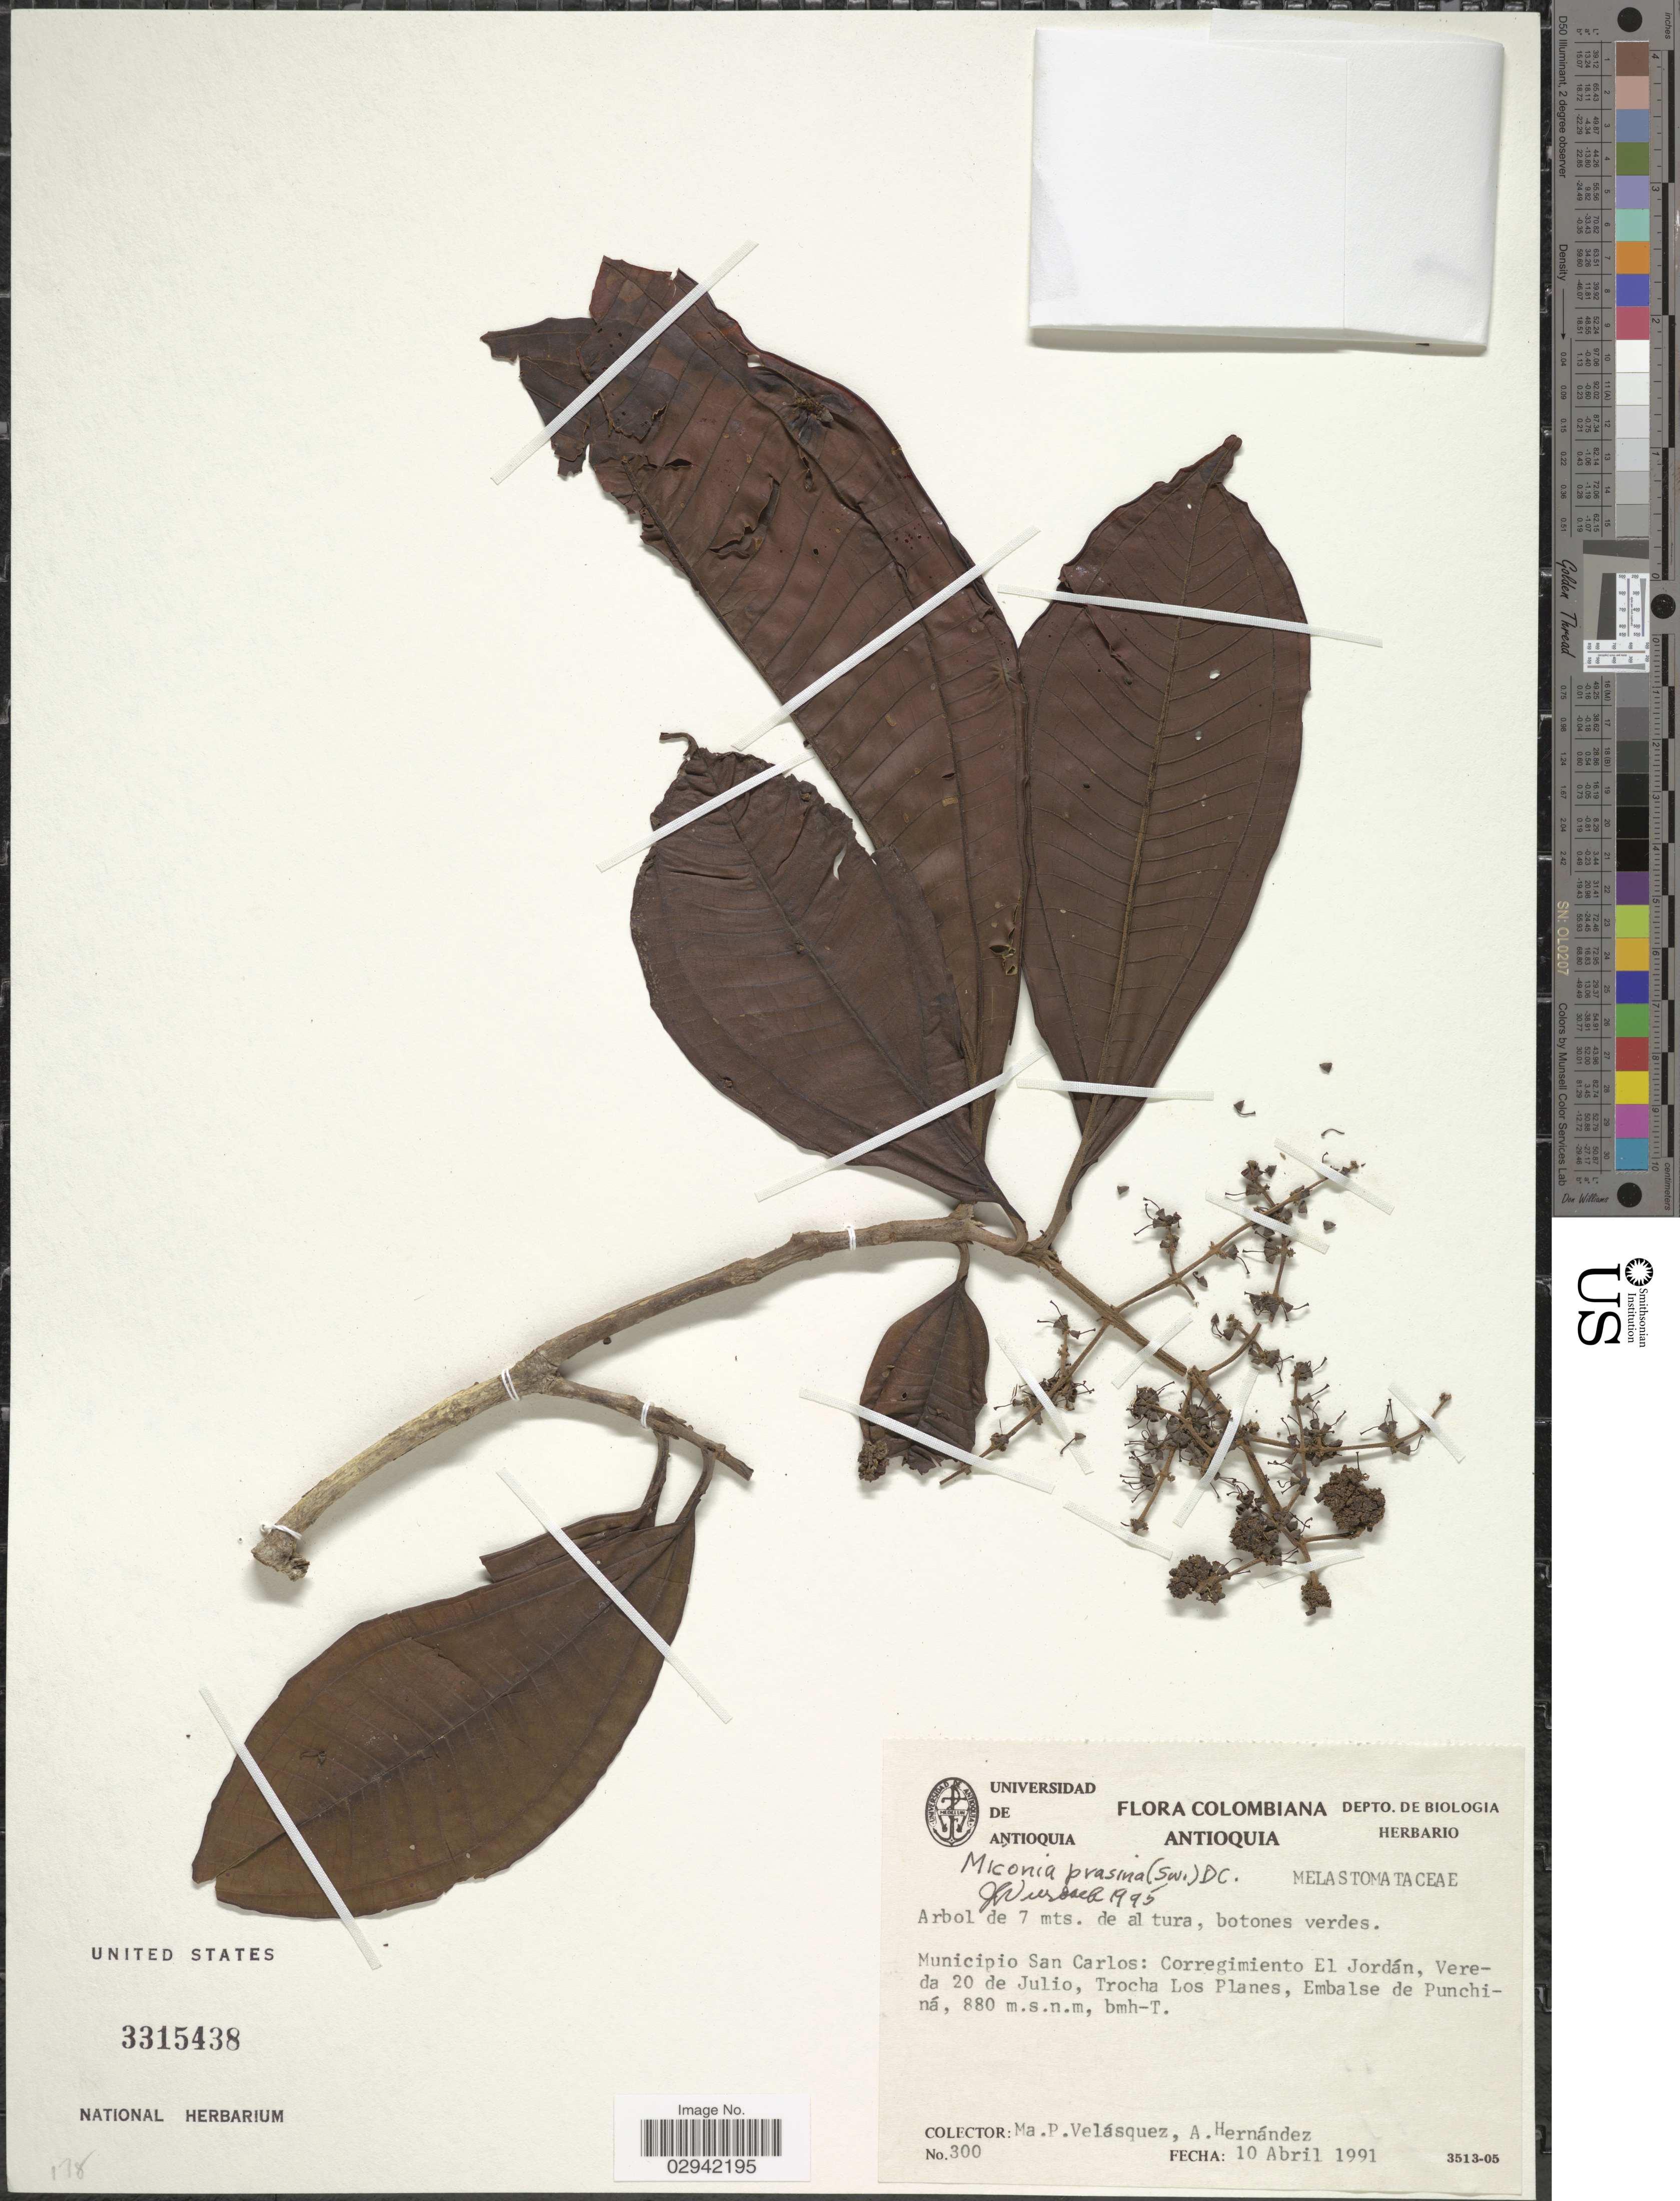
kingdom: Plantae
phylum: Tracheophyta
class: Magnoliopsida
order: Myrtales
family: Melastomataceae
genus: Miconia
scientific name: Miconia prasina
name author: (Sw.) DC.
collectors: M. P. Velásquez & A. Hernández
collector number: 300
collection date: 1991-04-10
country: Colombia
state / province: Antioquia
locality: Municipio San Carlos: Corregimiento El Jordán, Vereda 20 de Julio, Trocha Los Planes, Embalse de Punchiná.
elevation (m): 880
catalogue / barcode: US 3315438